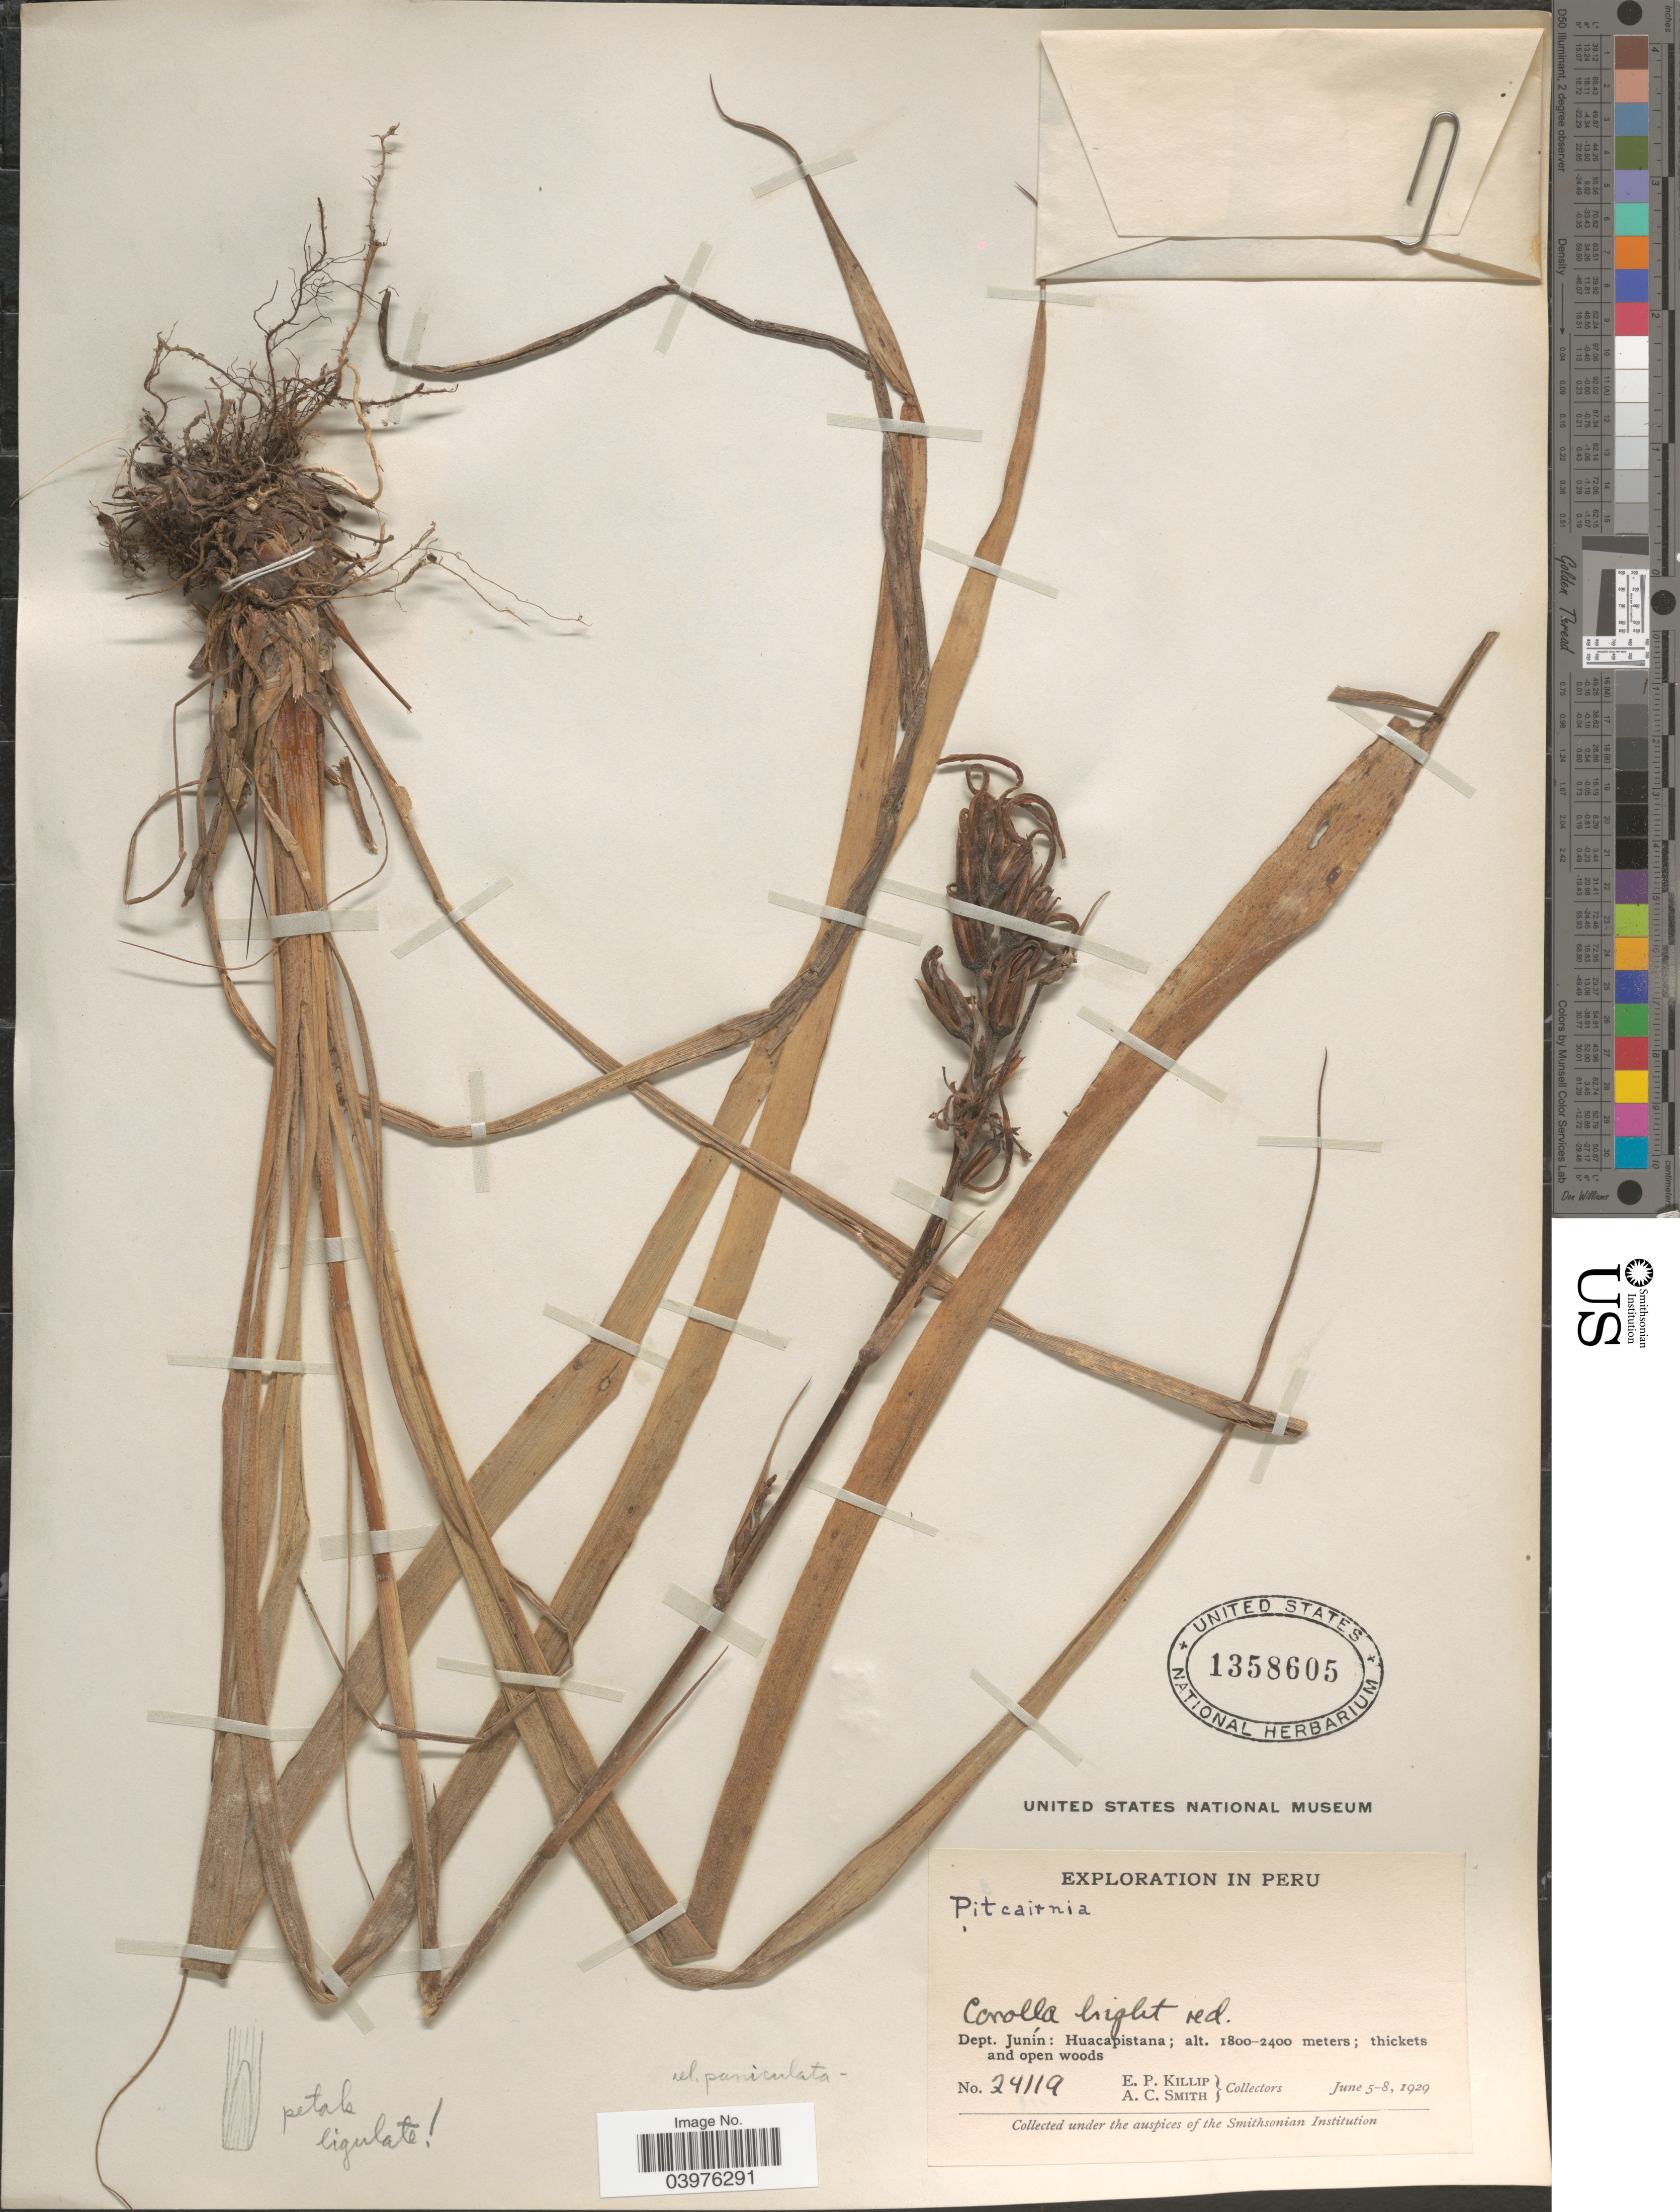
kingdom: Plantae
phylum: Tracheophyta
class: Liliopsida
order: Poales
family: Bromeliaceae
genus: Pitcairnia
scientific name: Pitcairnia paniculata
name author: (Ruiz & Pav.) Ruiz & Pav.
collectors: E. P. Killip & A. C. Smith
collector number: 24119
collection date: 1929-06-05/1929-06-08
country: Peru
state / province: Junín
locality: Dept. Junín: Huacapistana.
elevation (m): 1800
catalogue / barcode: US 1358605